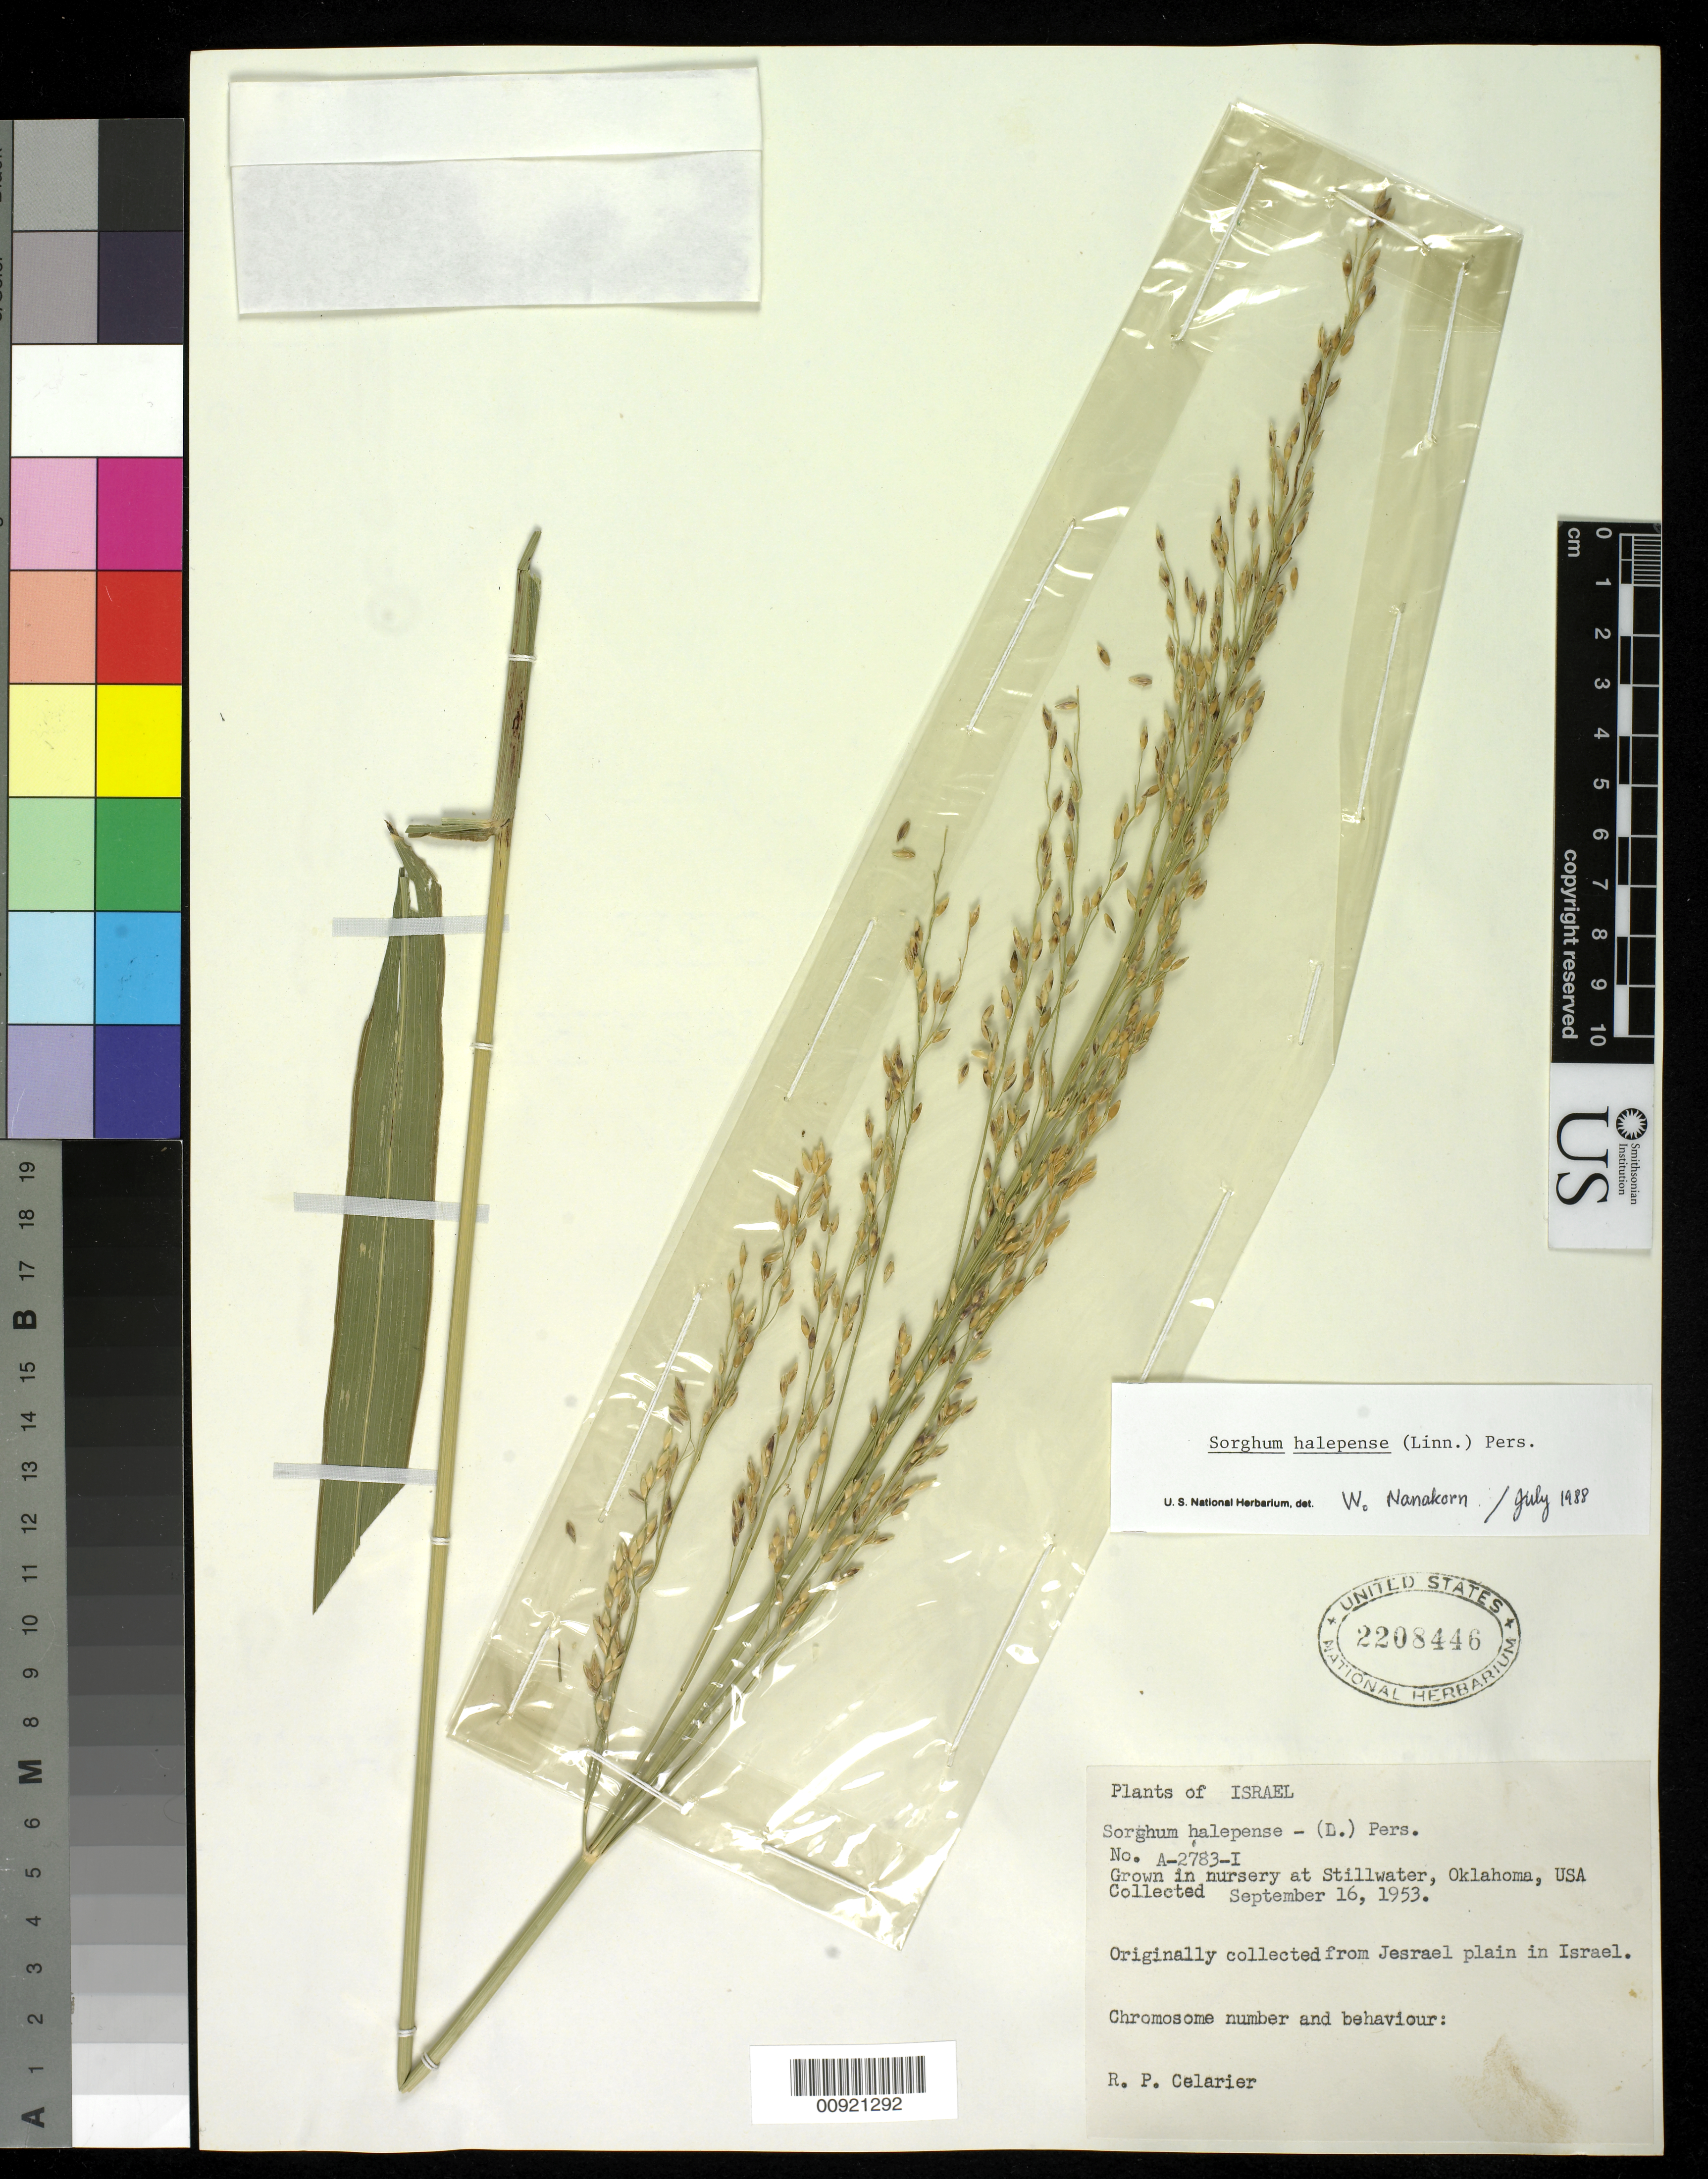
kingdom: Plantae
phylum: Tracheophyta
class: Liliopsida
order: Poales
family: Poaceae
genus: Sorghum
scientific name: Sorghum halepense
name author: (L.) Pers.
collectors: R. Celarier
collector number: A 2783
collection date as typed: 16 Sep 1953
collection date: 1953-09-16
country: United States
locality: Stillwater, Oklahoma. Originally collected from Jesrael plain in Israel.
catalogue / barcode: US 2208446